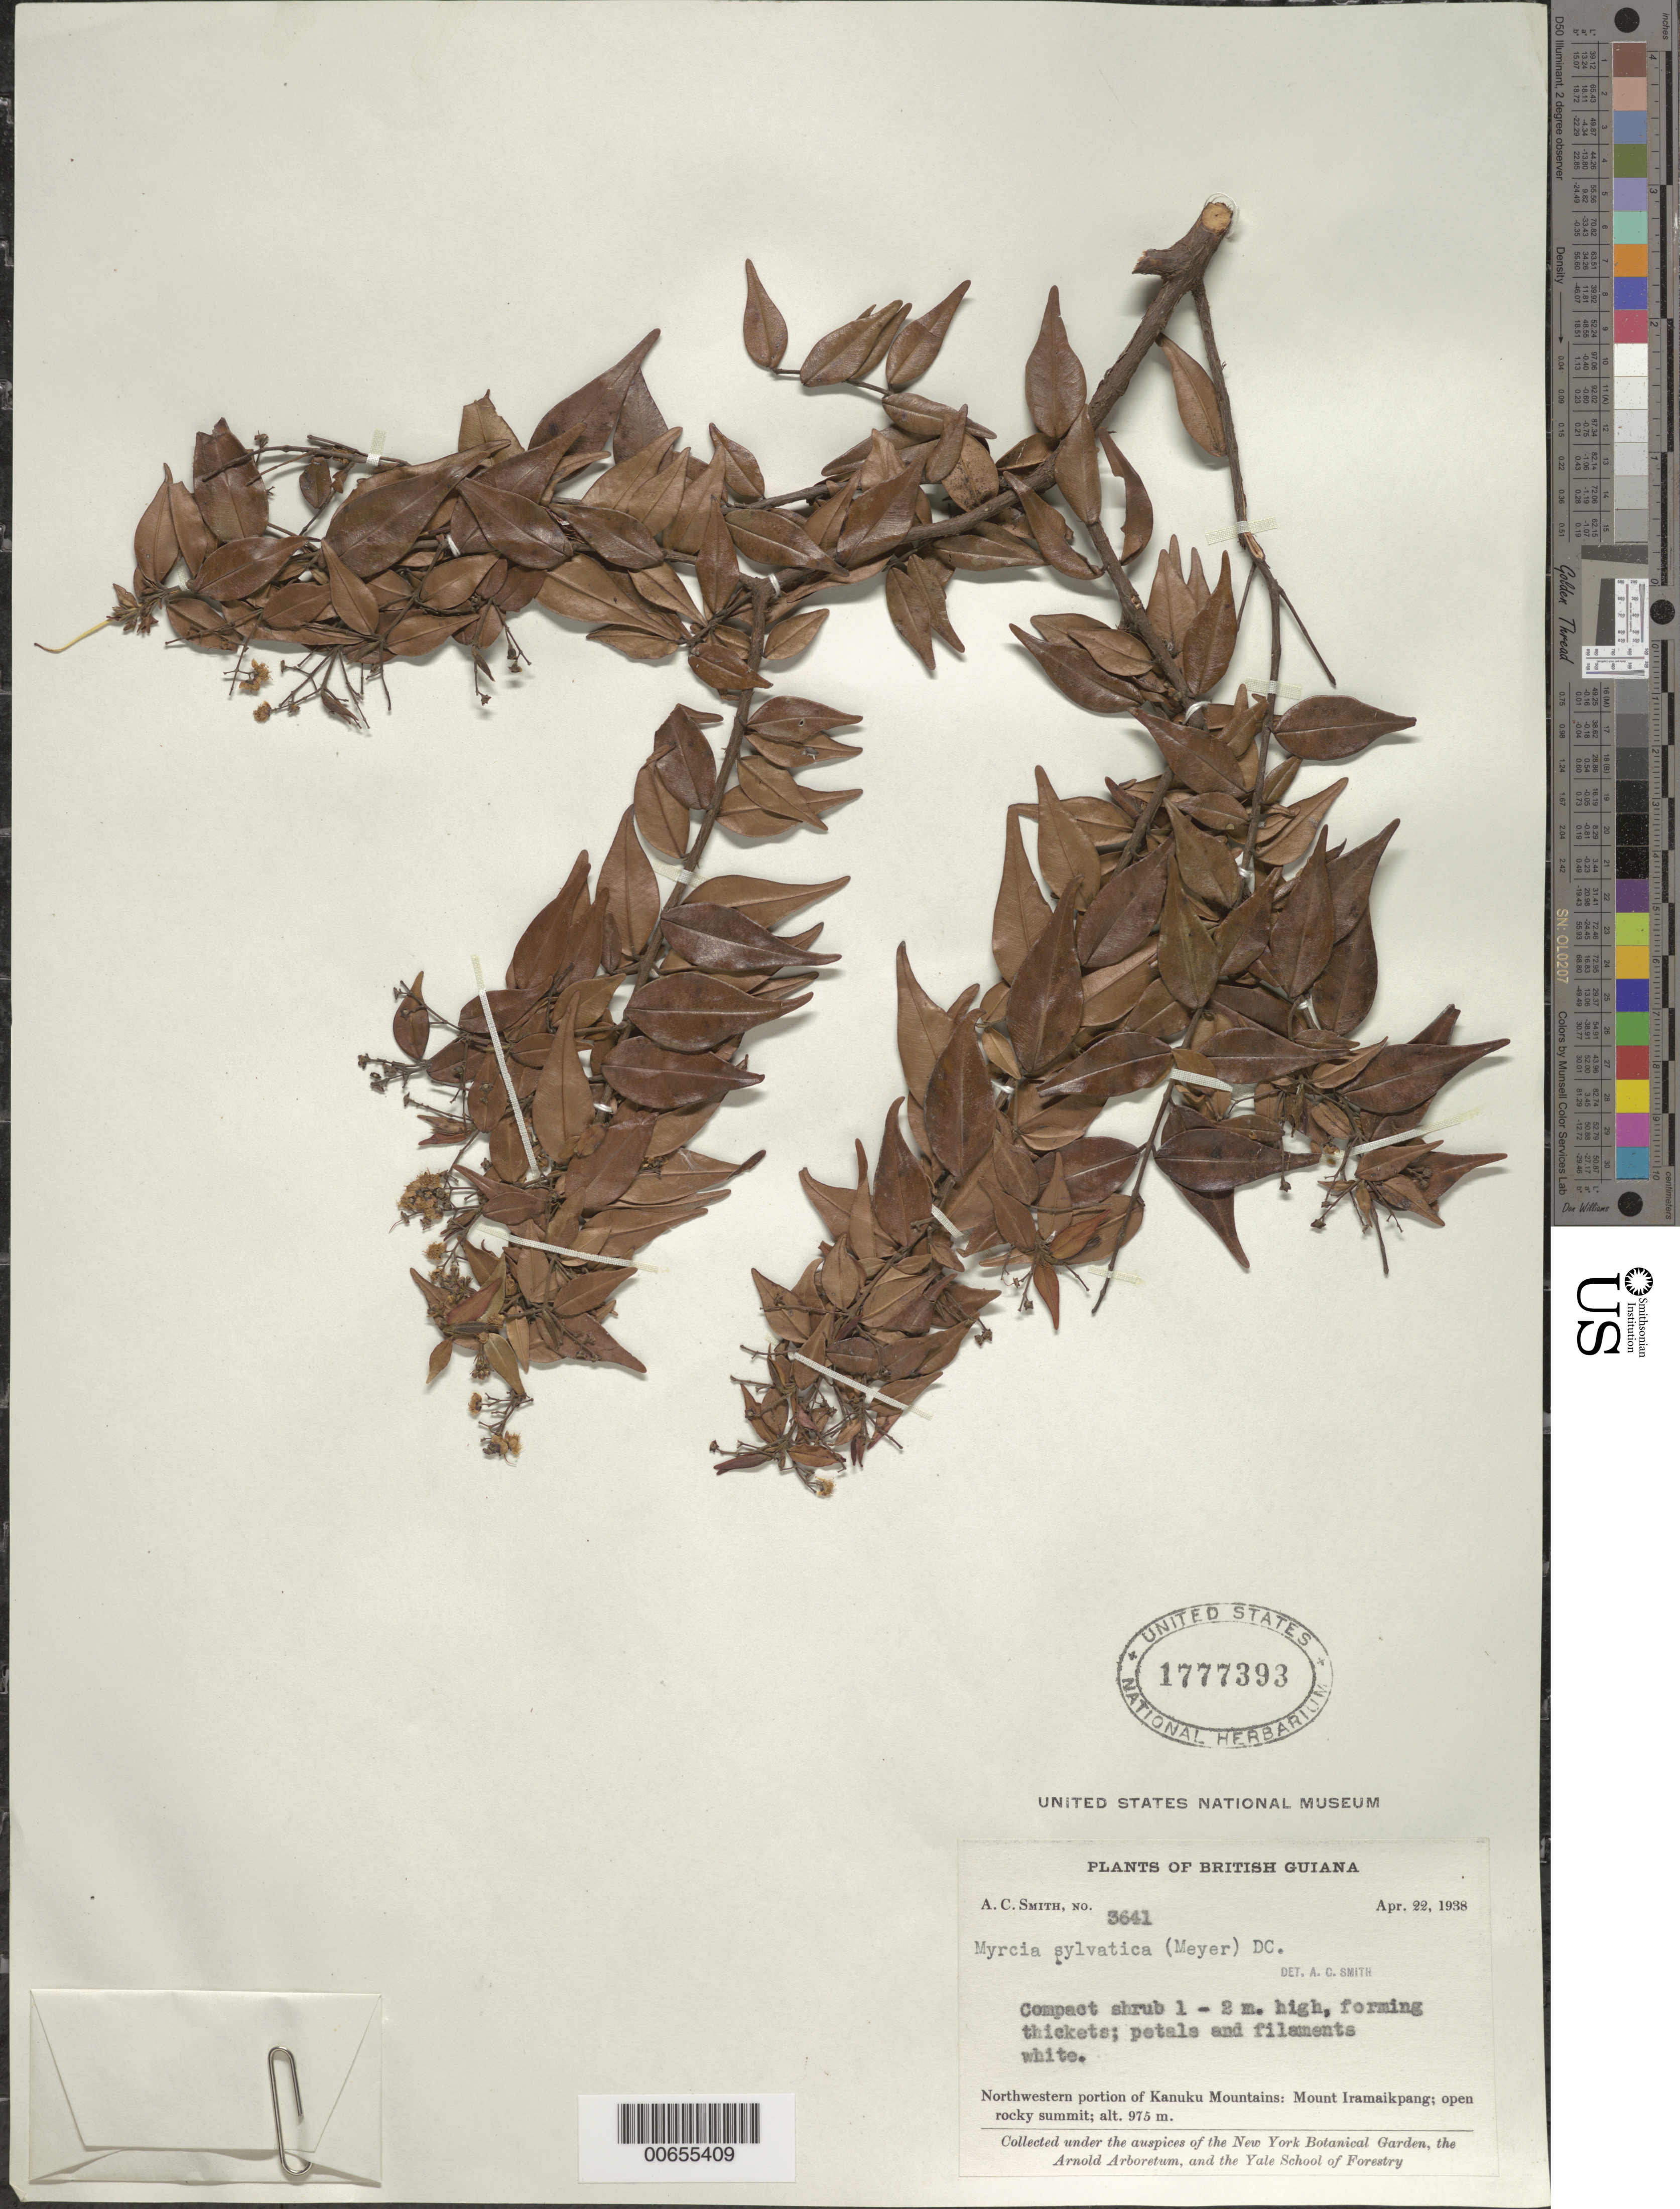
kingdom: Plantae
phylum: Tracheophyta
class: Magnoliopsida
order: Myrtales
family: Myrtaceae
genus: Myrcia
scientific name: Myrcia sylvatica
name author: (G. Mey.) DC.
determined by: Smith, A. C.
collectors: A. C. Smith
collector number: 3641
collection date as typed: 22-Apr-38 to 23-Apr-38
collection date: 1938-04-22/1938-04-23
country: Guyana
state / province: U. Takutu-U. Essequibo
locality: Kanuku Mts., NW portion; Mount Iramaikpang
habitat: Open rocky summit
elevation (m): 975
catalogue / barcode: US 1777393